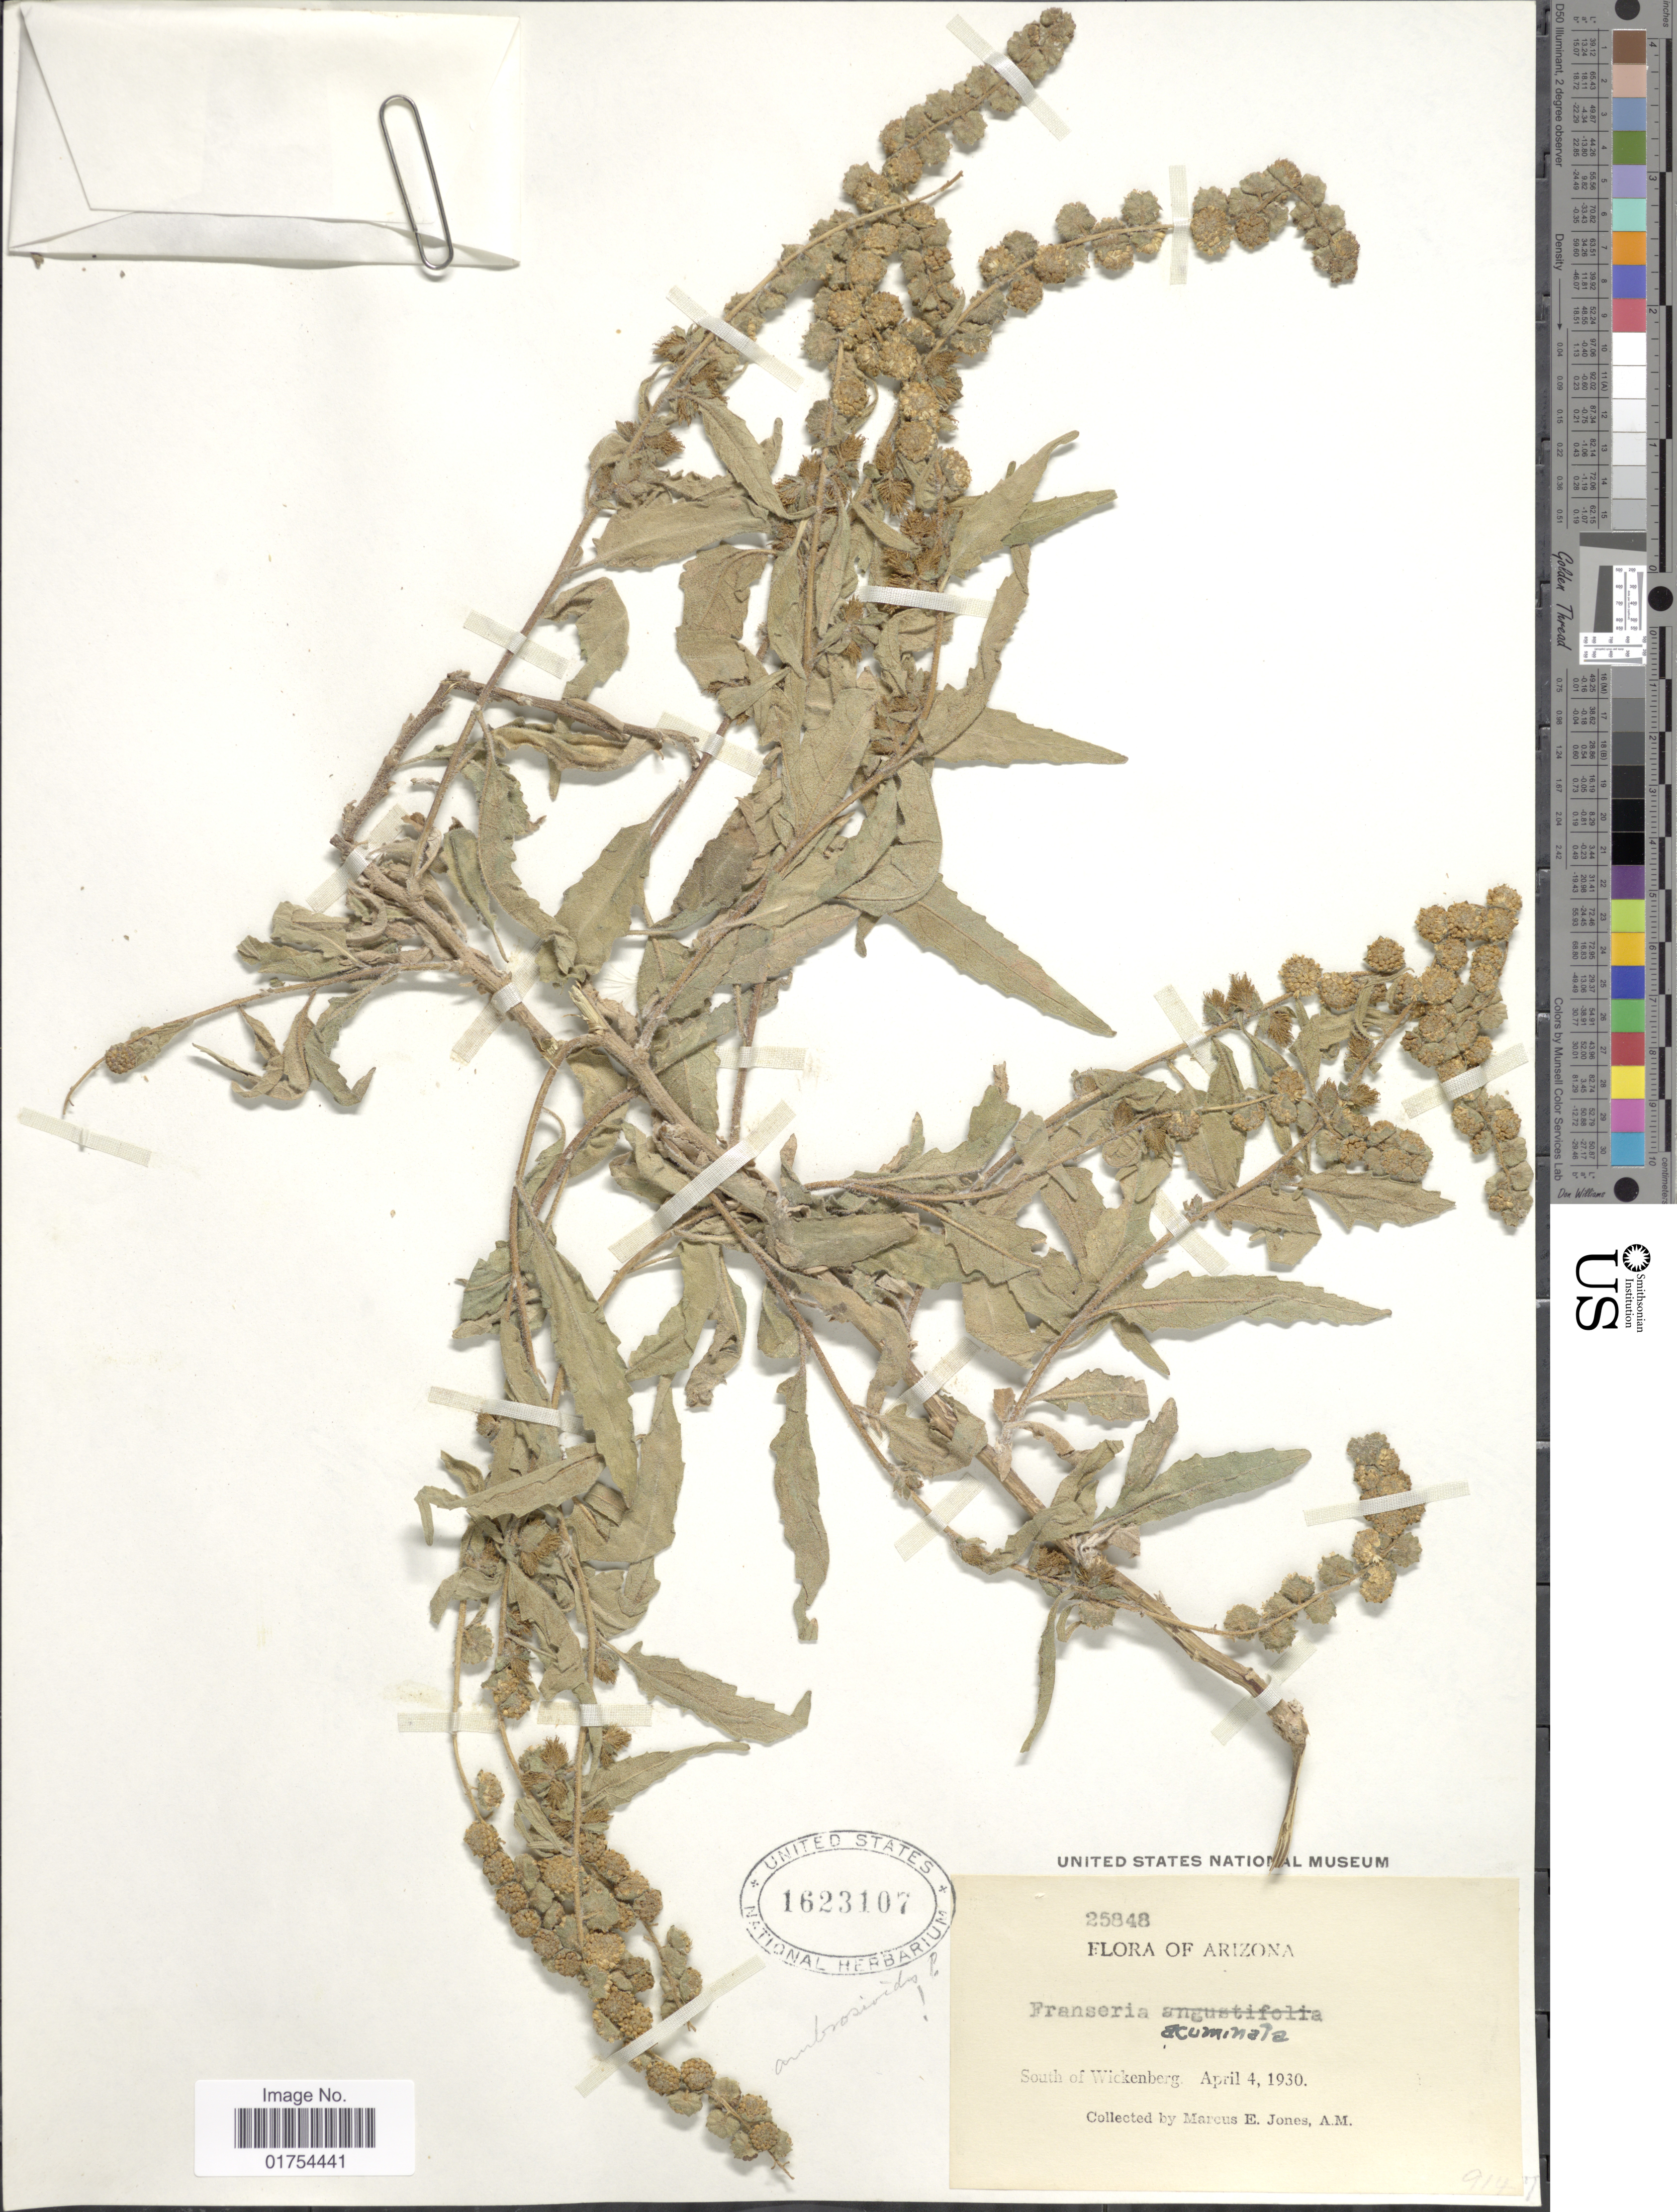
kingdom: Plantae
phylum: Tracheophyta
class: Magnoliopsida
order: Asterales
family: Asteraceae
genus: Franseria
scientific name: Franseria ambrosioides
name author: Cav.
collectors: M. E. Jones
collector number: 25848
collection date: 1930-04-04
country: United States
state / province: Arizona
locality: South of Wickenberg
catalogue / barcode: US 1623107